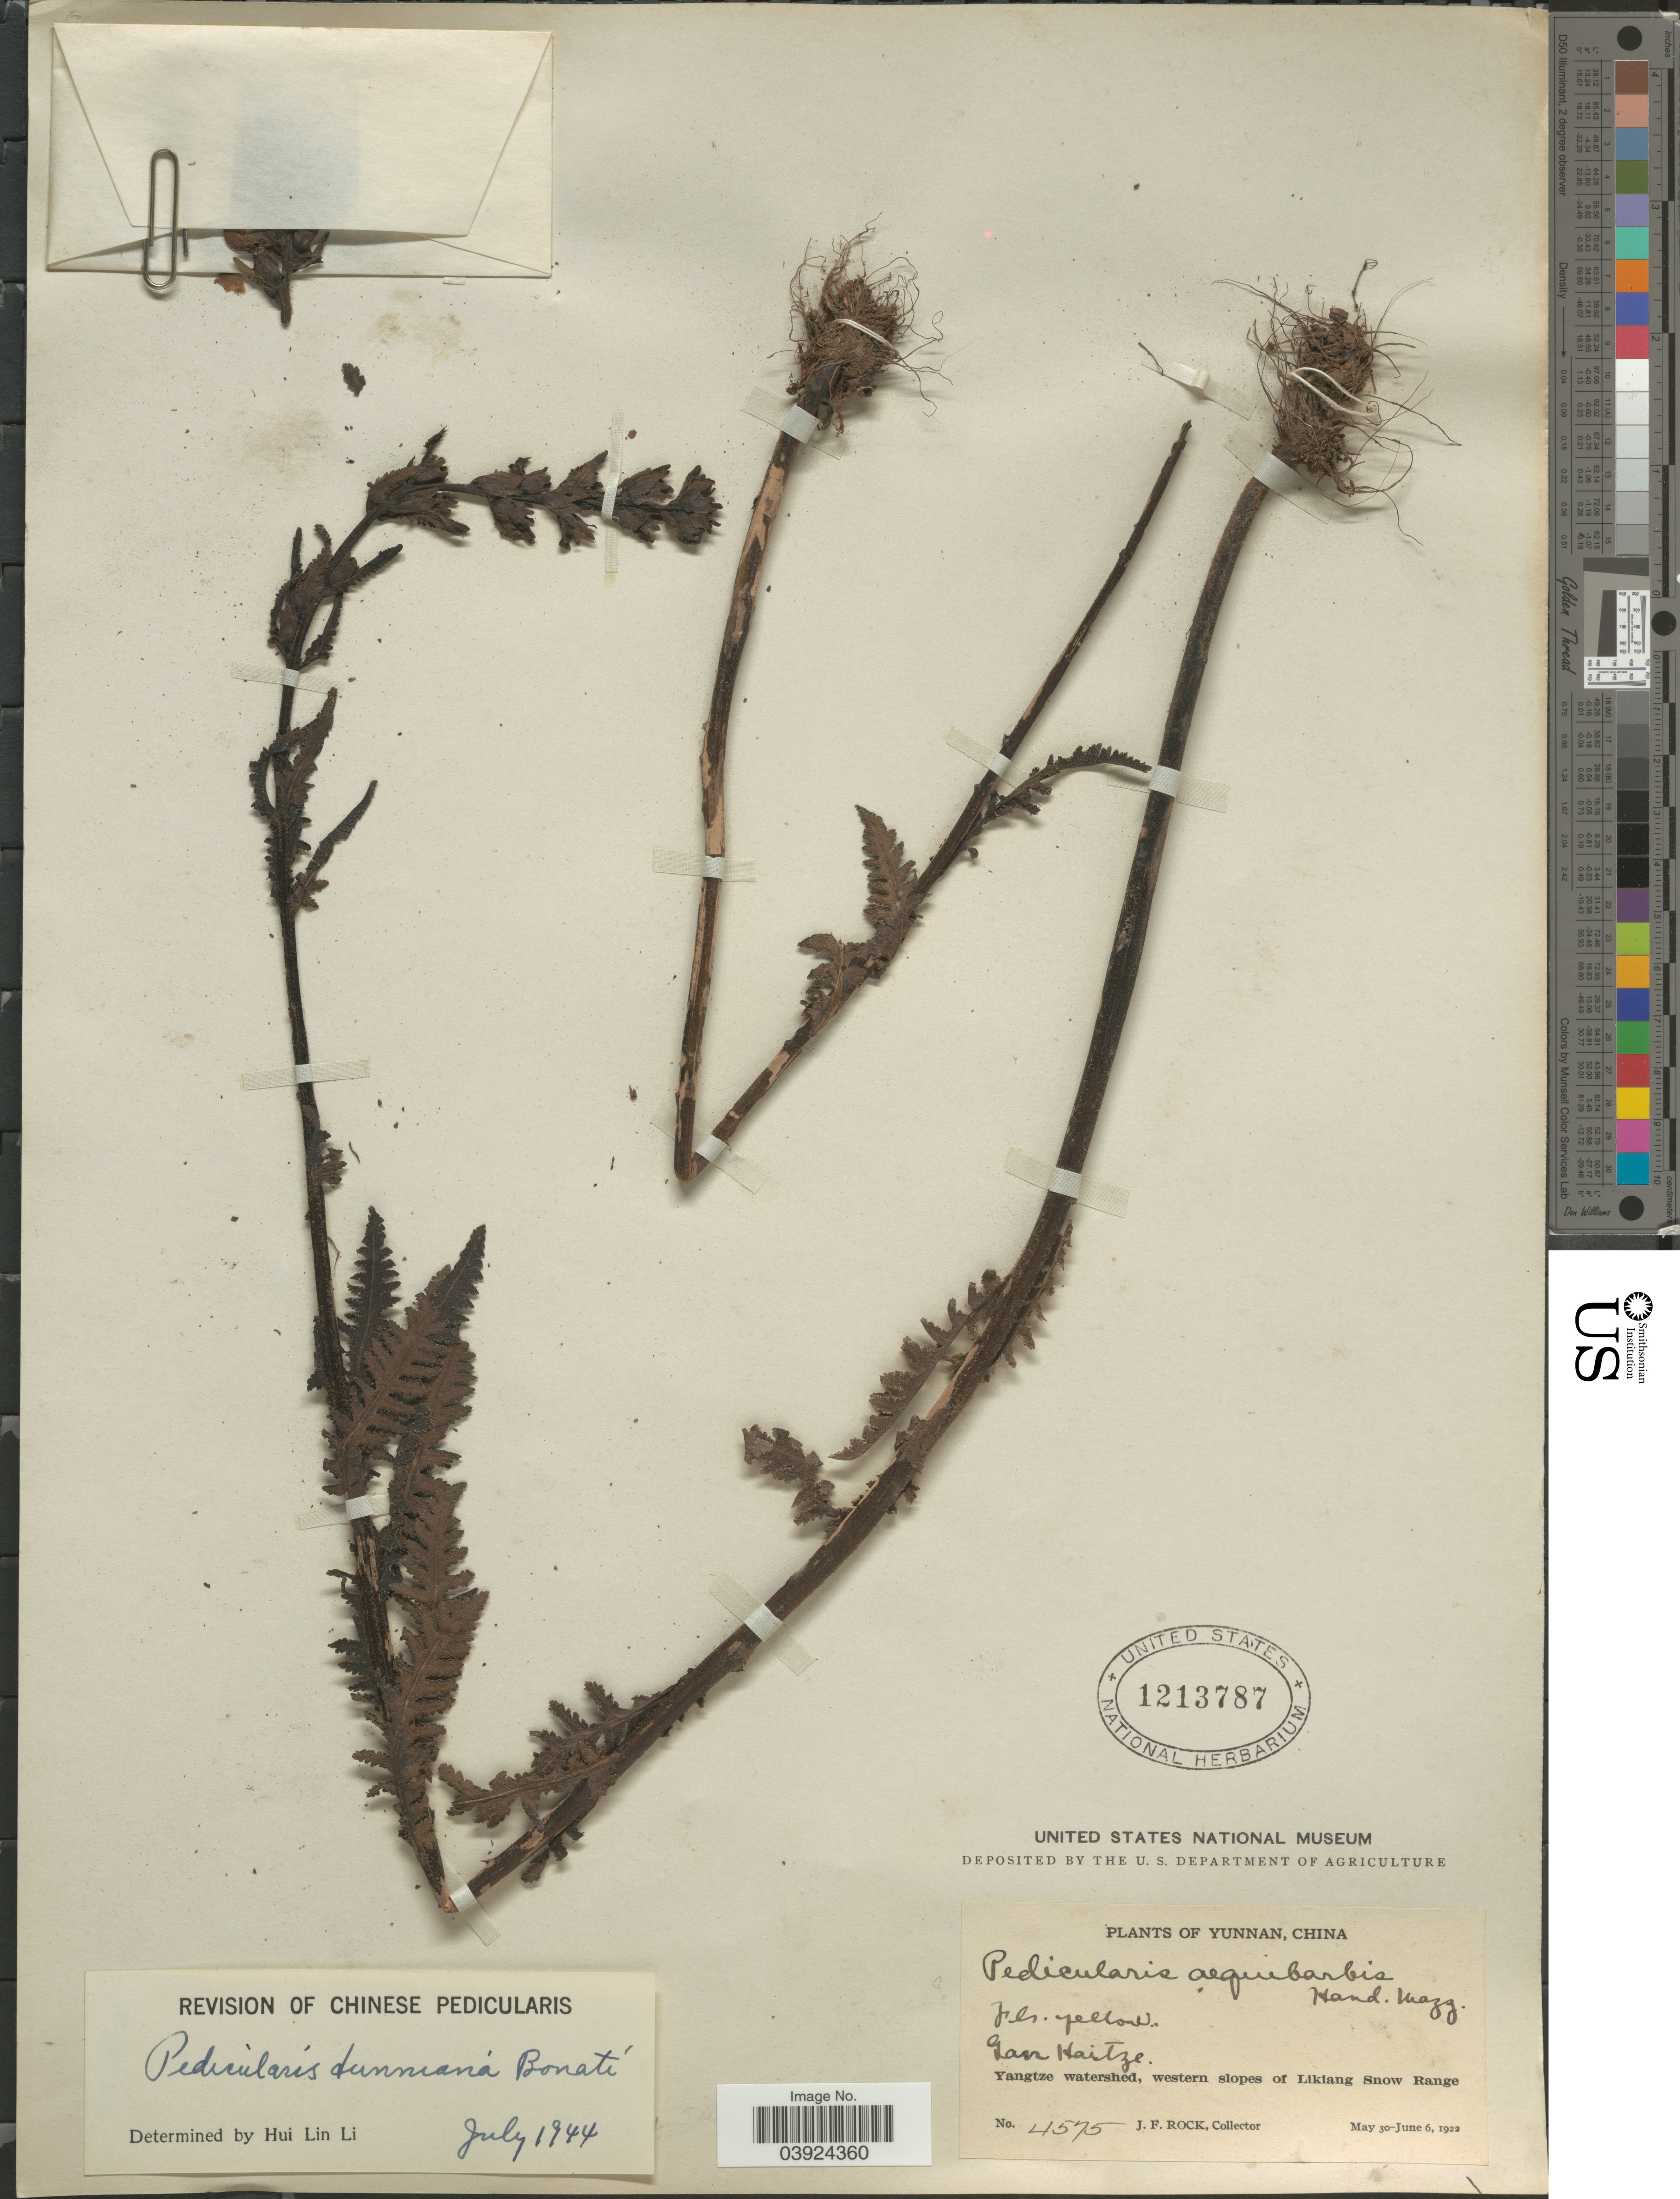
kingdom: Plantae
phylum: Tracheophyta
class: Magnoliopsida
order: Lamiales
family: Orobanchaceae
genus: Pedicularis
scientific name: Pedicularis dunniana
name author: Bonati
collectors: J. Rock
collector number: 4575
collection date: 1922-05-30/1922-06-06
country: China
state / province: Yunnan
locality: Gan Haitze. Yangtze watershed, western slopes of Likiang Snow Range.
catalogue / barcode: US 1213787